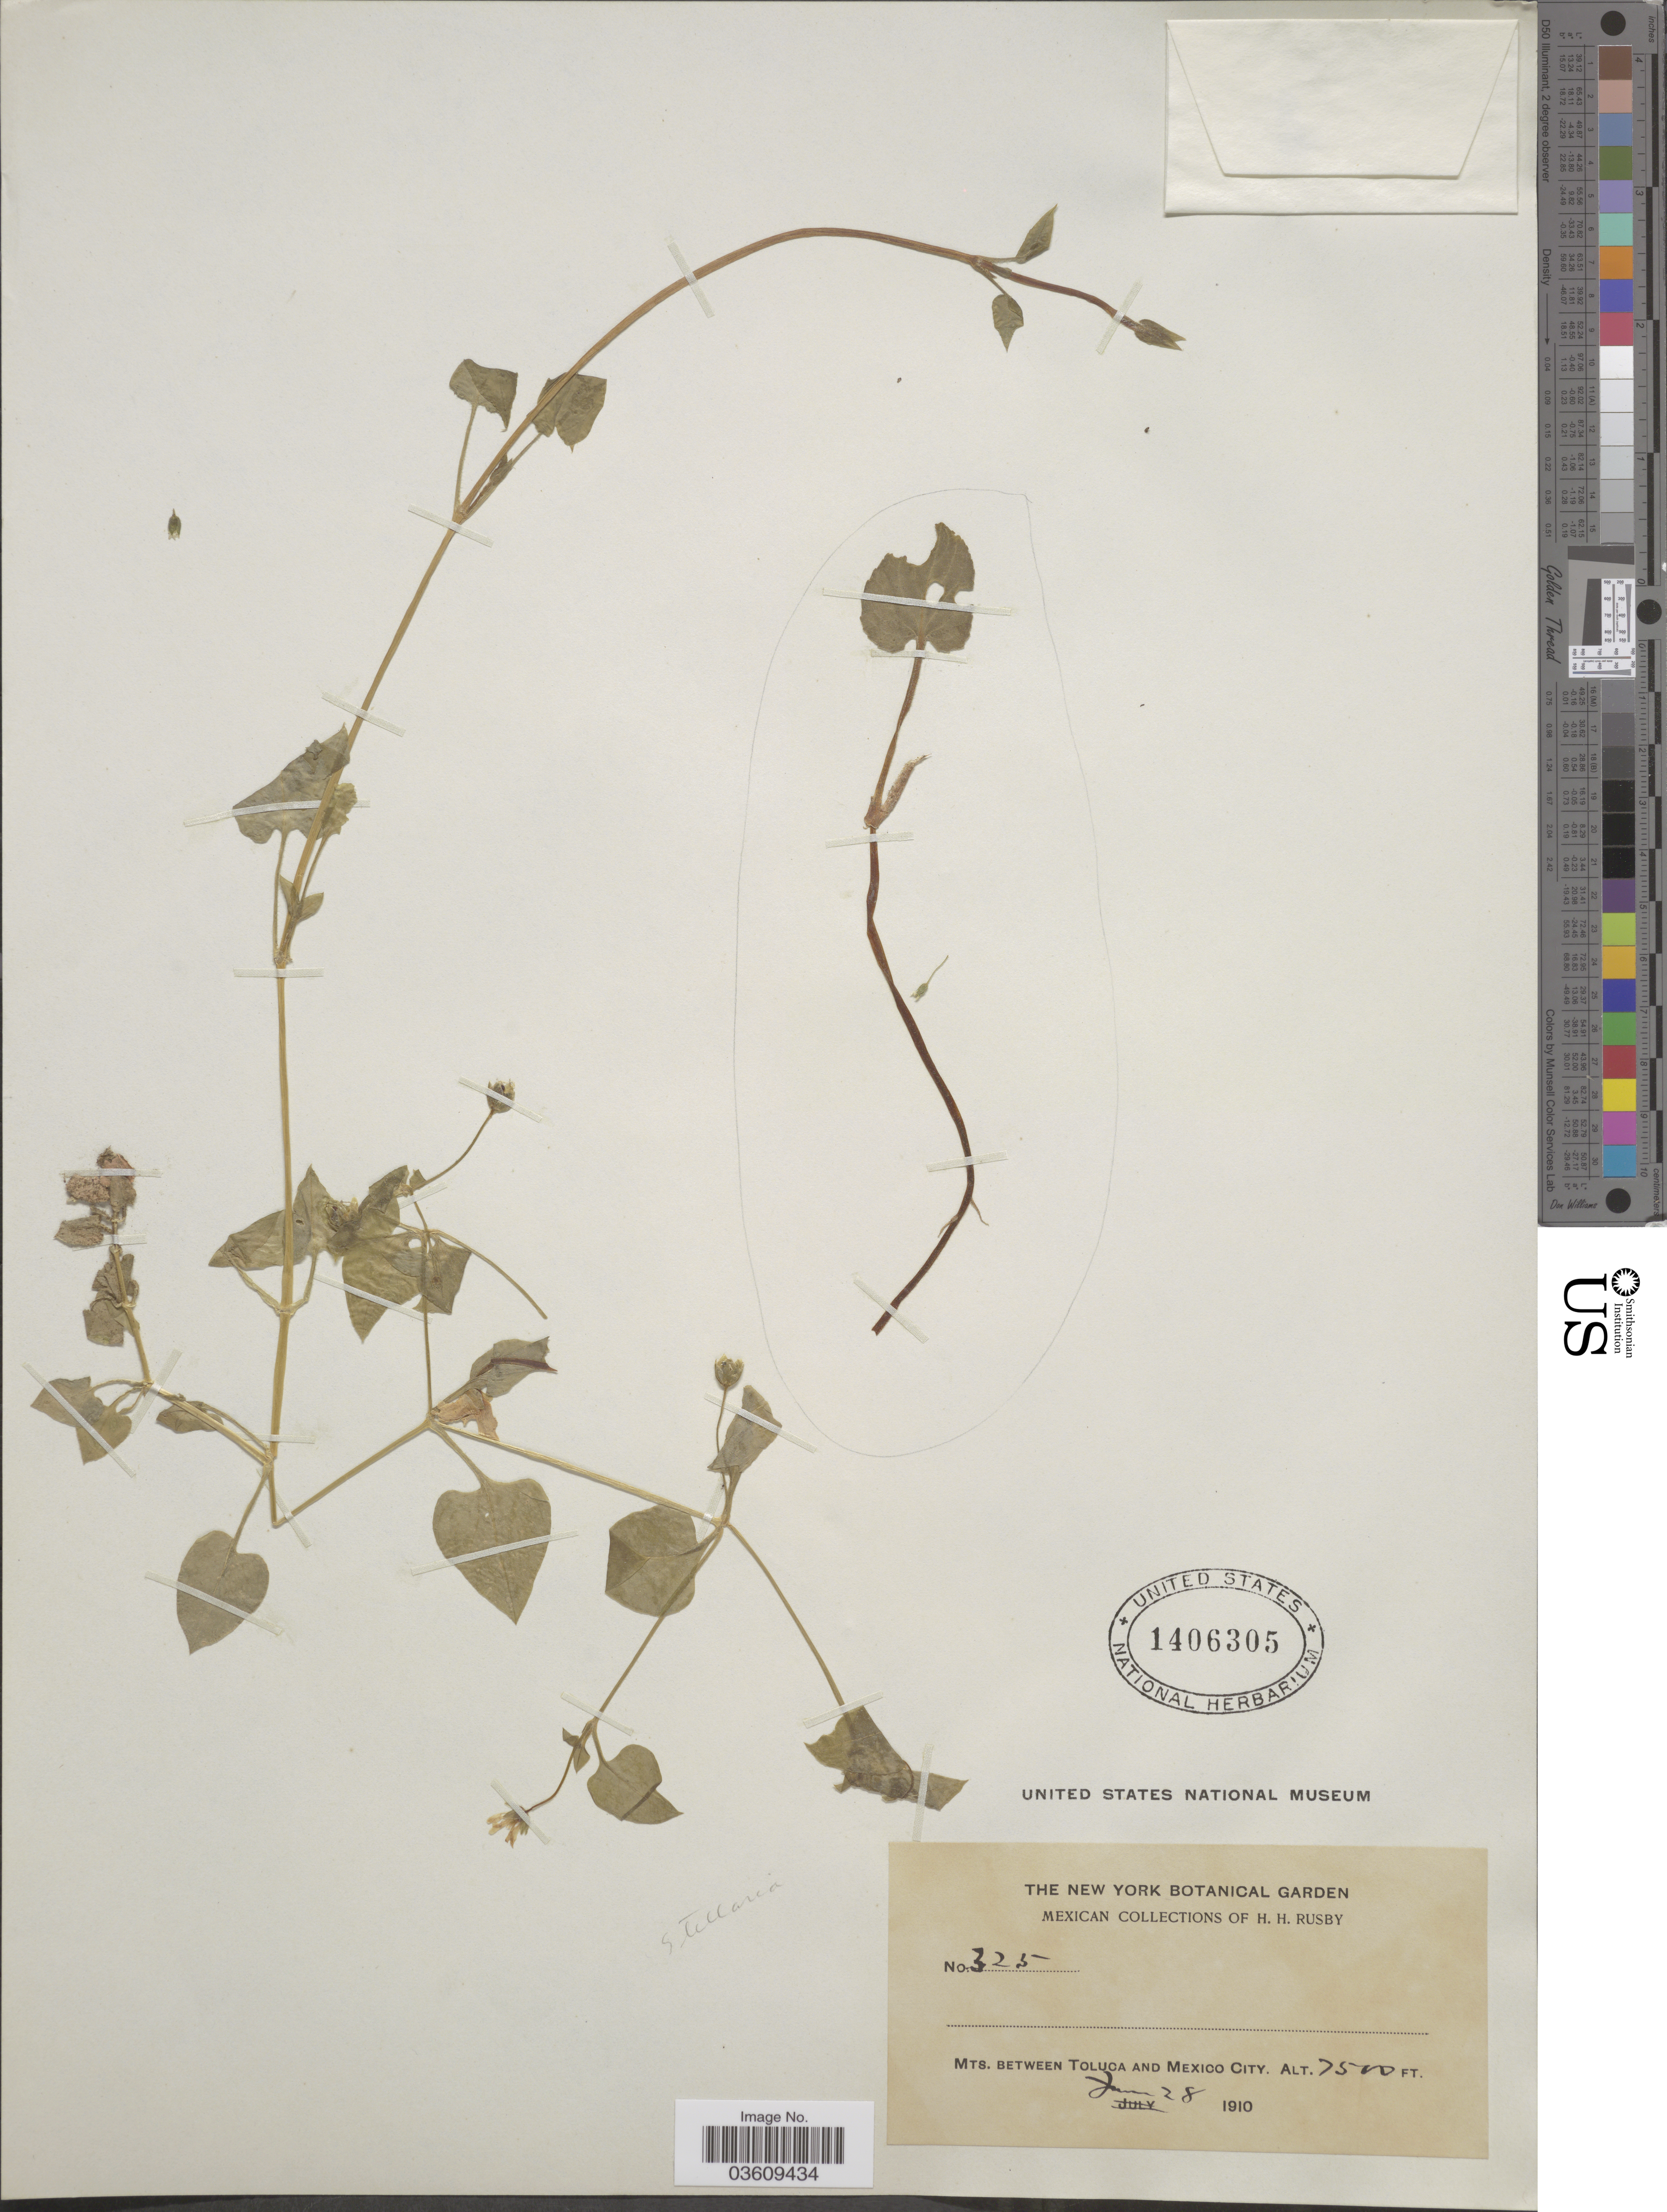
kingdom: Plantae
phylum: Tracheophyta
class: Magnoliopsida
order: Caryophyllales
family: Caryophyllaceae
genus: Stellaria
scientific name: Stellaria sp.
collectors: H. H. Rusby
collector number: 325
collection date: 1910-06-28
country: Mexico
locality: Mts. between Toluca and Mexico City.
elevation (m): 2286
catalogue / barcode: US 1406305